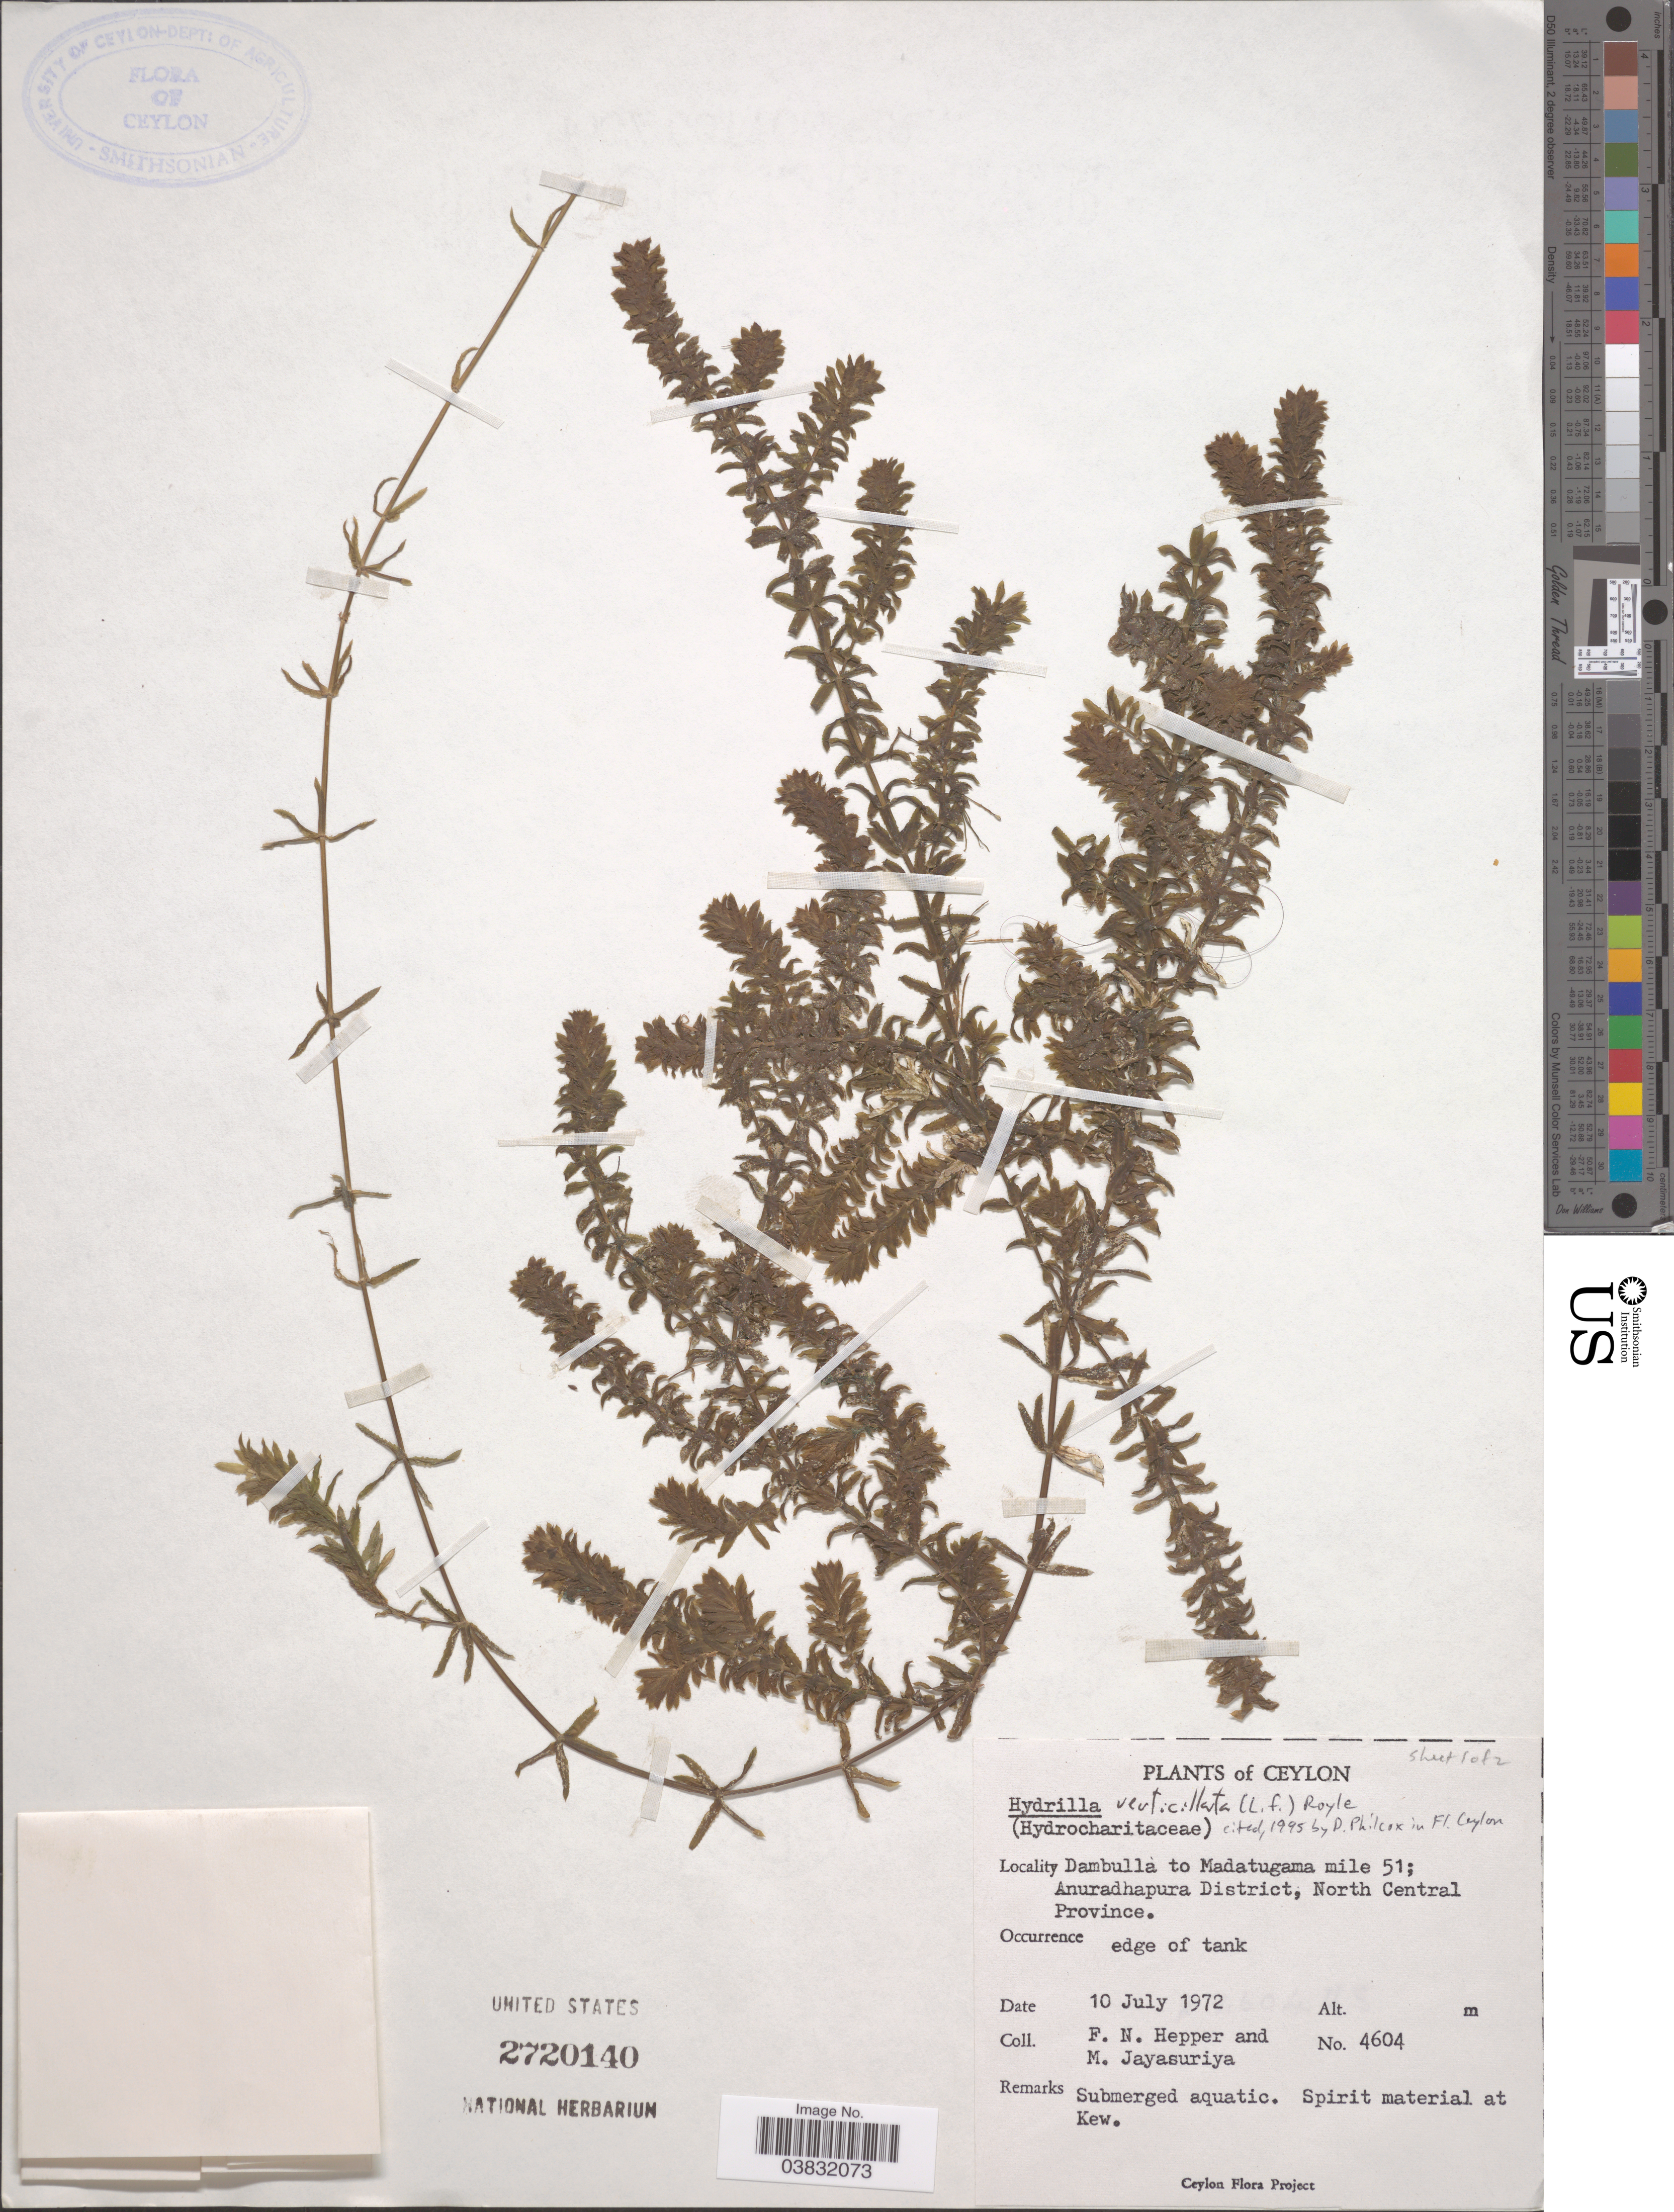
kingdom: Plantae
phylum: Tracheophyta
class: Liliopsida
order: Alismatales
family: Hydrocharitaceae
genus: Hydrilla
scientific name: Hydrilla verticillata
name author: (L. f.) Royle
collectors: F. Hepper & M. Jayasuriya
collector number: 4604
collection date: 1972-07-10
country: Sri Lanka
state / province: North Central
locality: Ceylon. Dambulla to Madatugama mile 51; Anuradhapura District.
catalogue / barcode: US 2720140